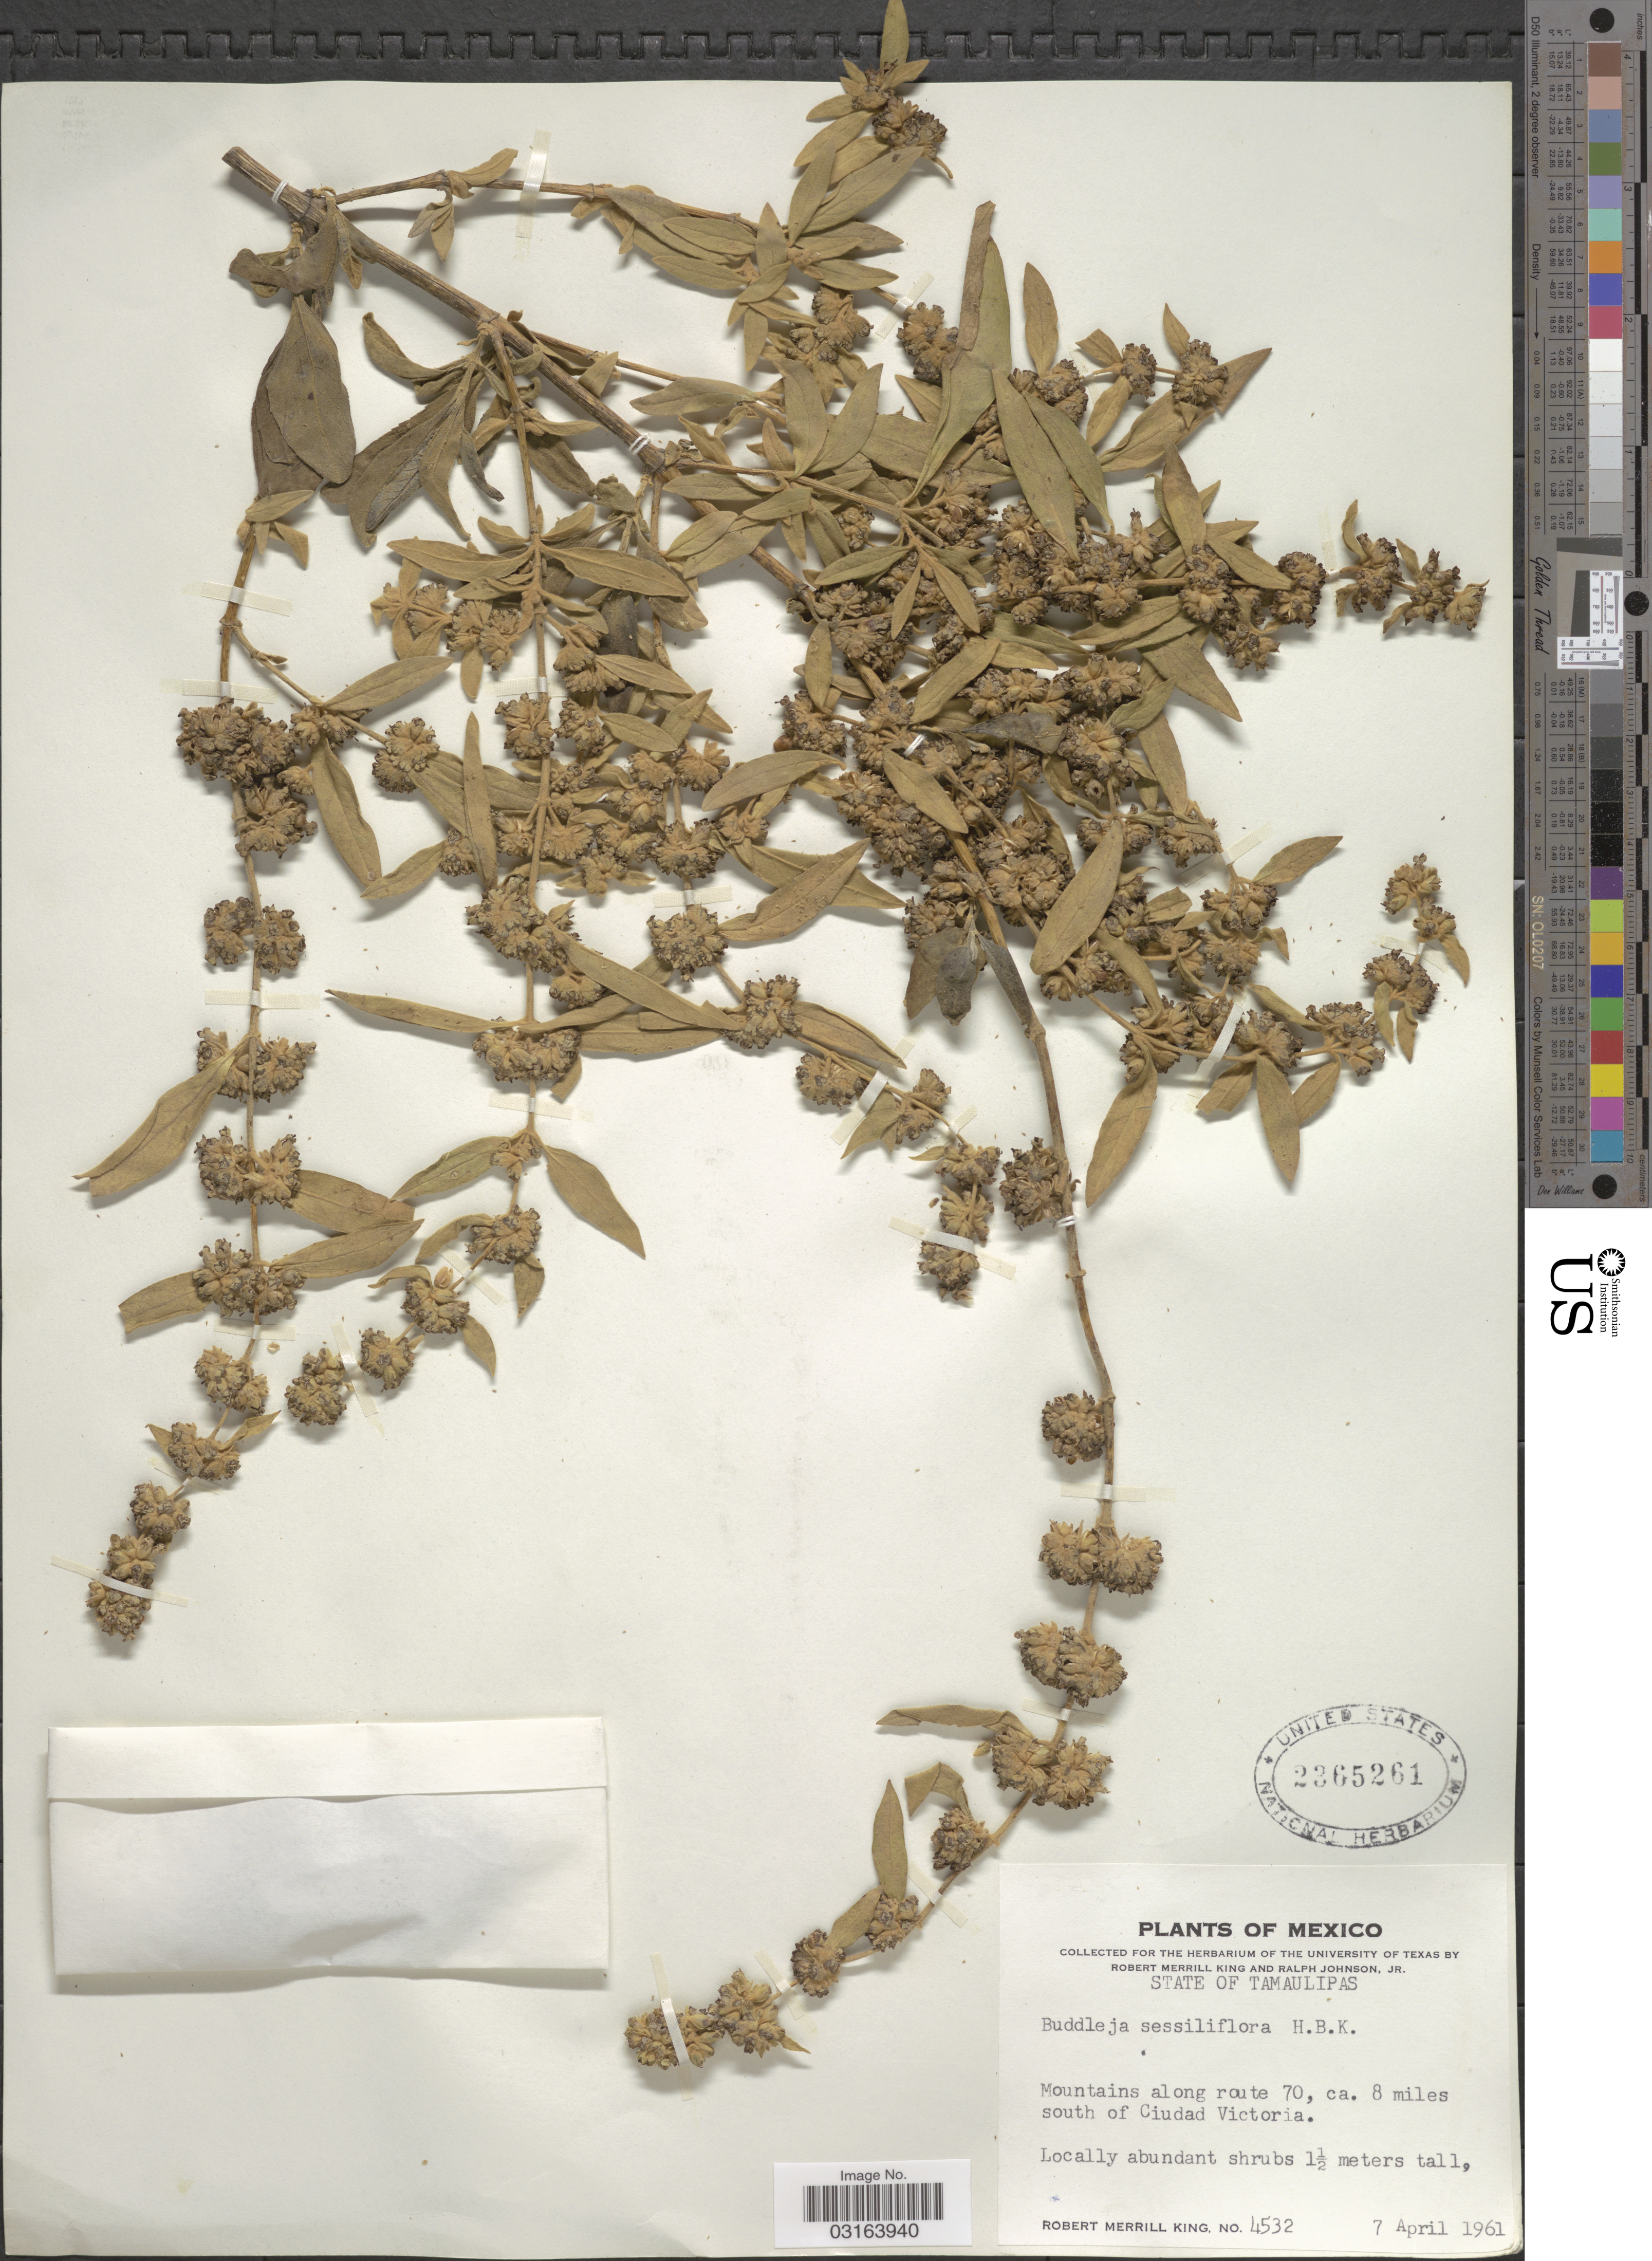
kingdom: Plantae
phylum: Tracheophyta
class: Magnoliopsida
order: Lamiales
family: Scrophulariaceae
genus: Buddleja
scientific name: Buddleja sessiliflora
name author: Kunth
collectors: R. M. King & R. Johnson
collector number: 4532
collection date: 1961-04-07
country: Mexico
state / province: Tamaulipas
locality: Mountains along route 70, ca. 8 miles south of Ciudad Victoria.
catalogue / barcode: US 2365261